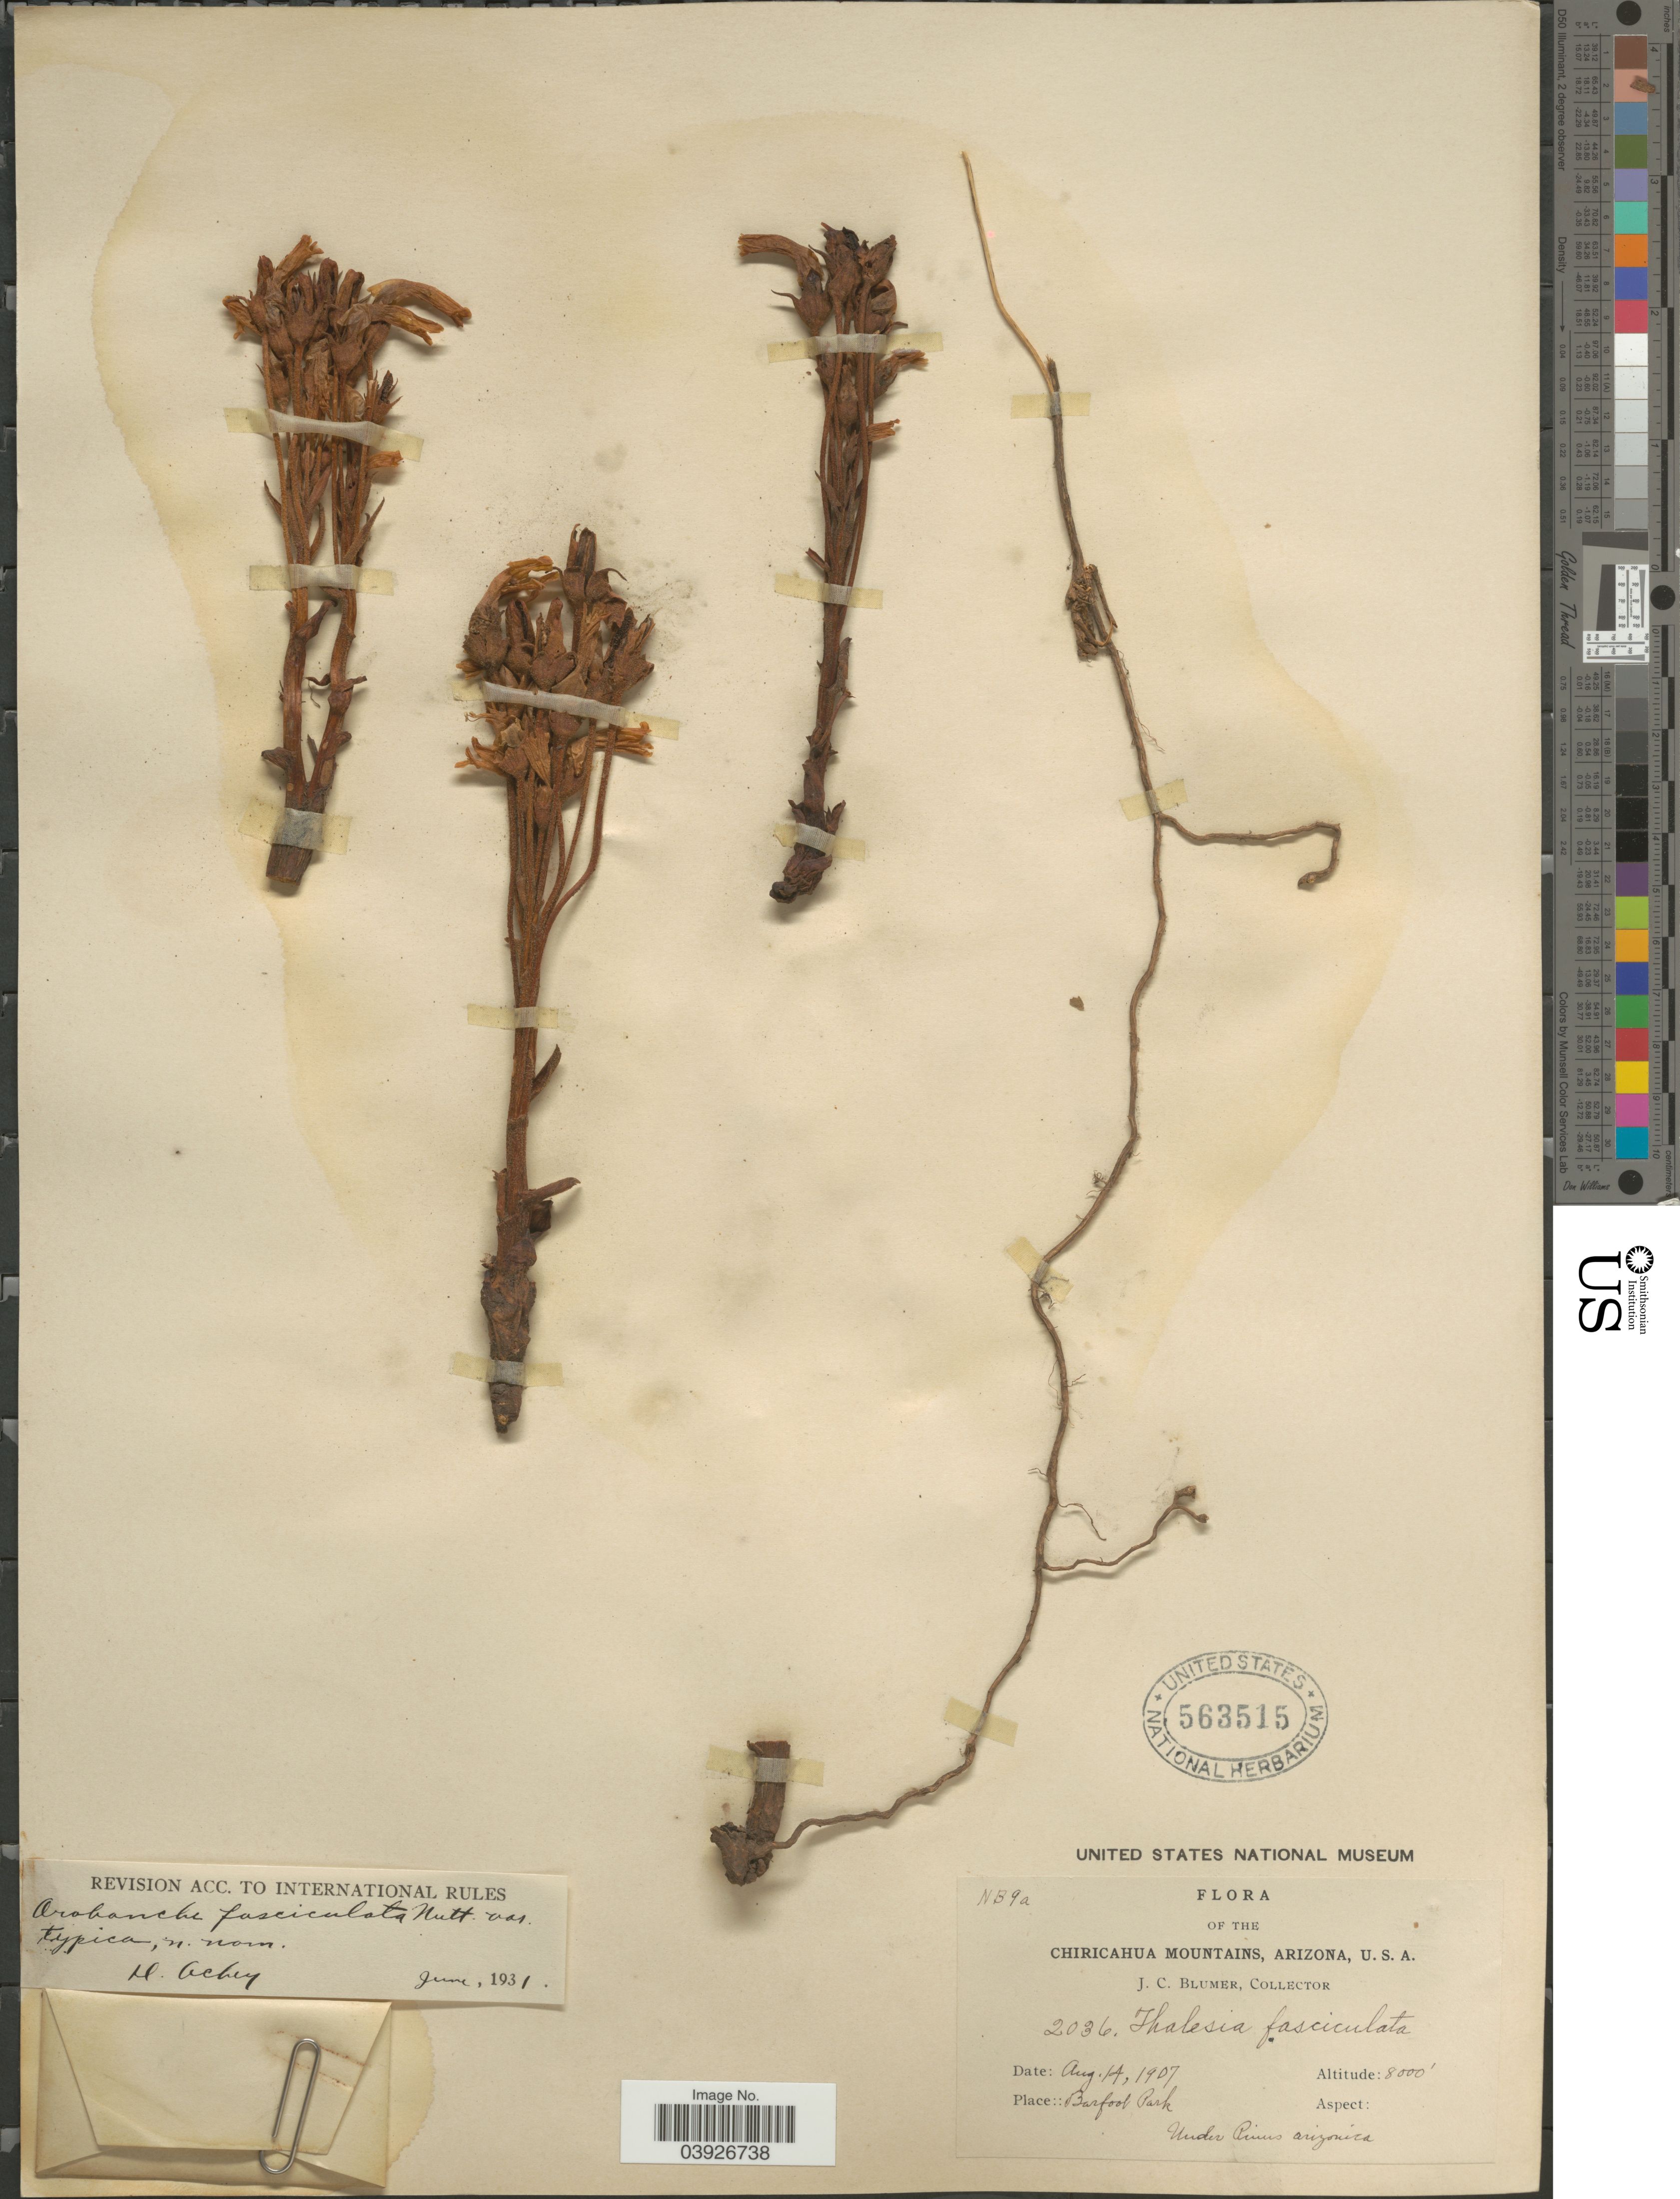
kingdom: Plantae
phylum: Tracheophyta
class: Magnoliopsida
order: Lamiales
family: Orobanchaceae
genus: Aphyllon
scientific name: Aphyllon fasciculatum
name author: (Nutt.) Torr. & A. Gray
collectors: J. C. Blumer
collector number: NB9a/2036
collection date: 1907-08-14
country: United States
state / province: Arizona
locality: Chiricahua Mountains. Barfoot Park.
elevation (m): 2438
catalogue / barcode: US 563515